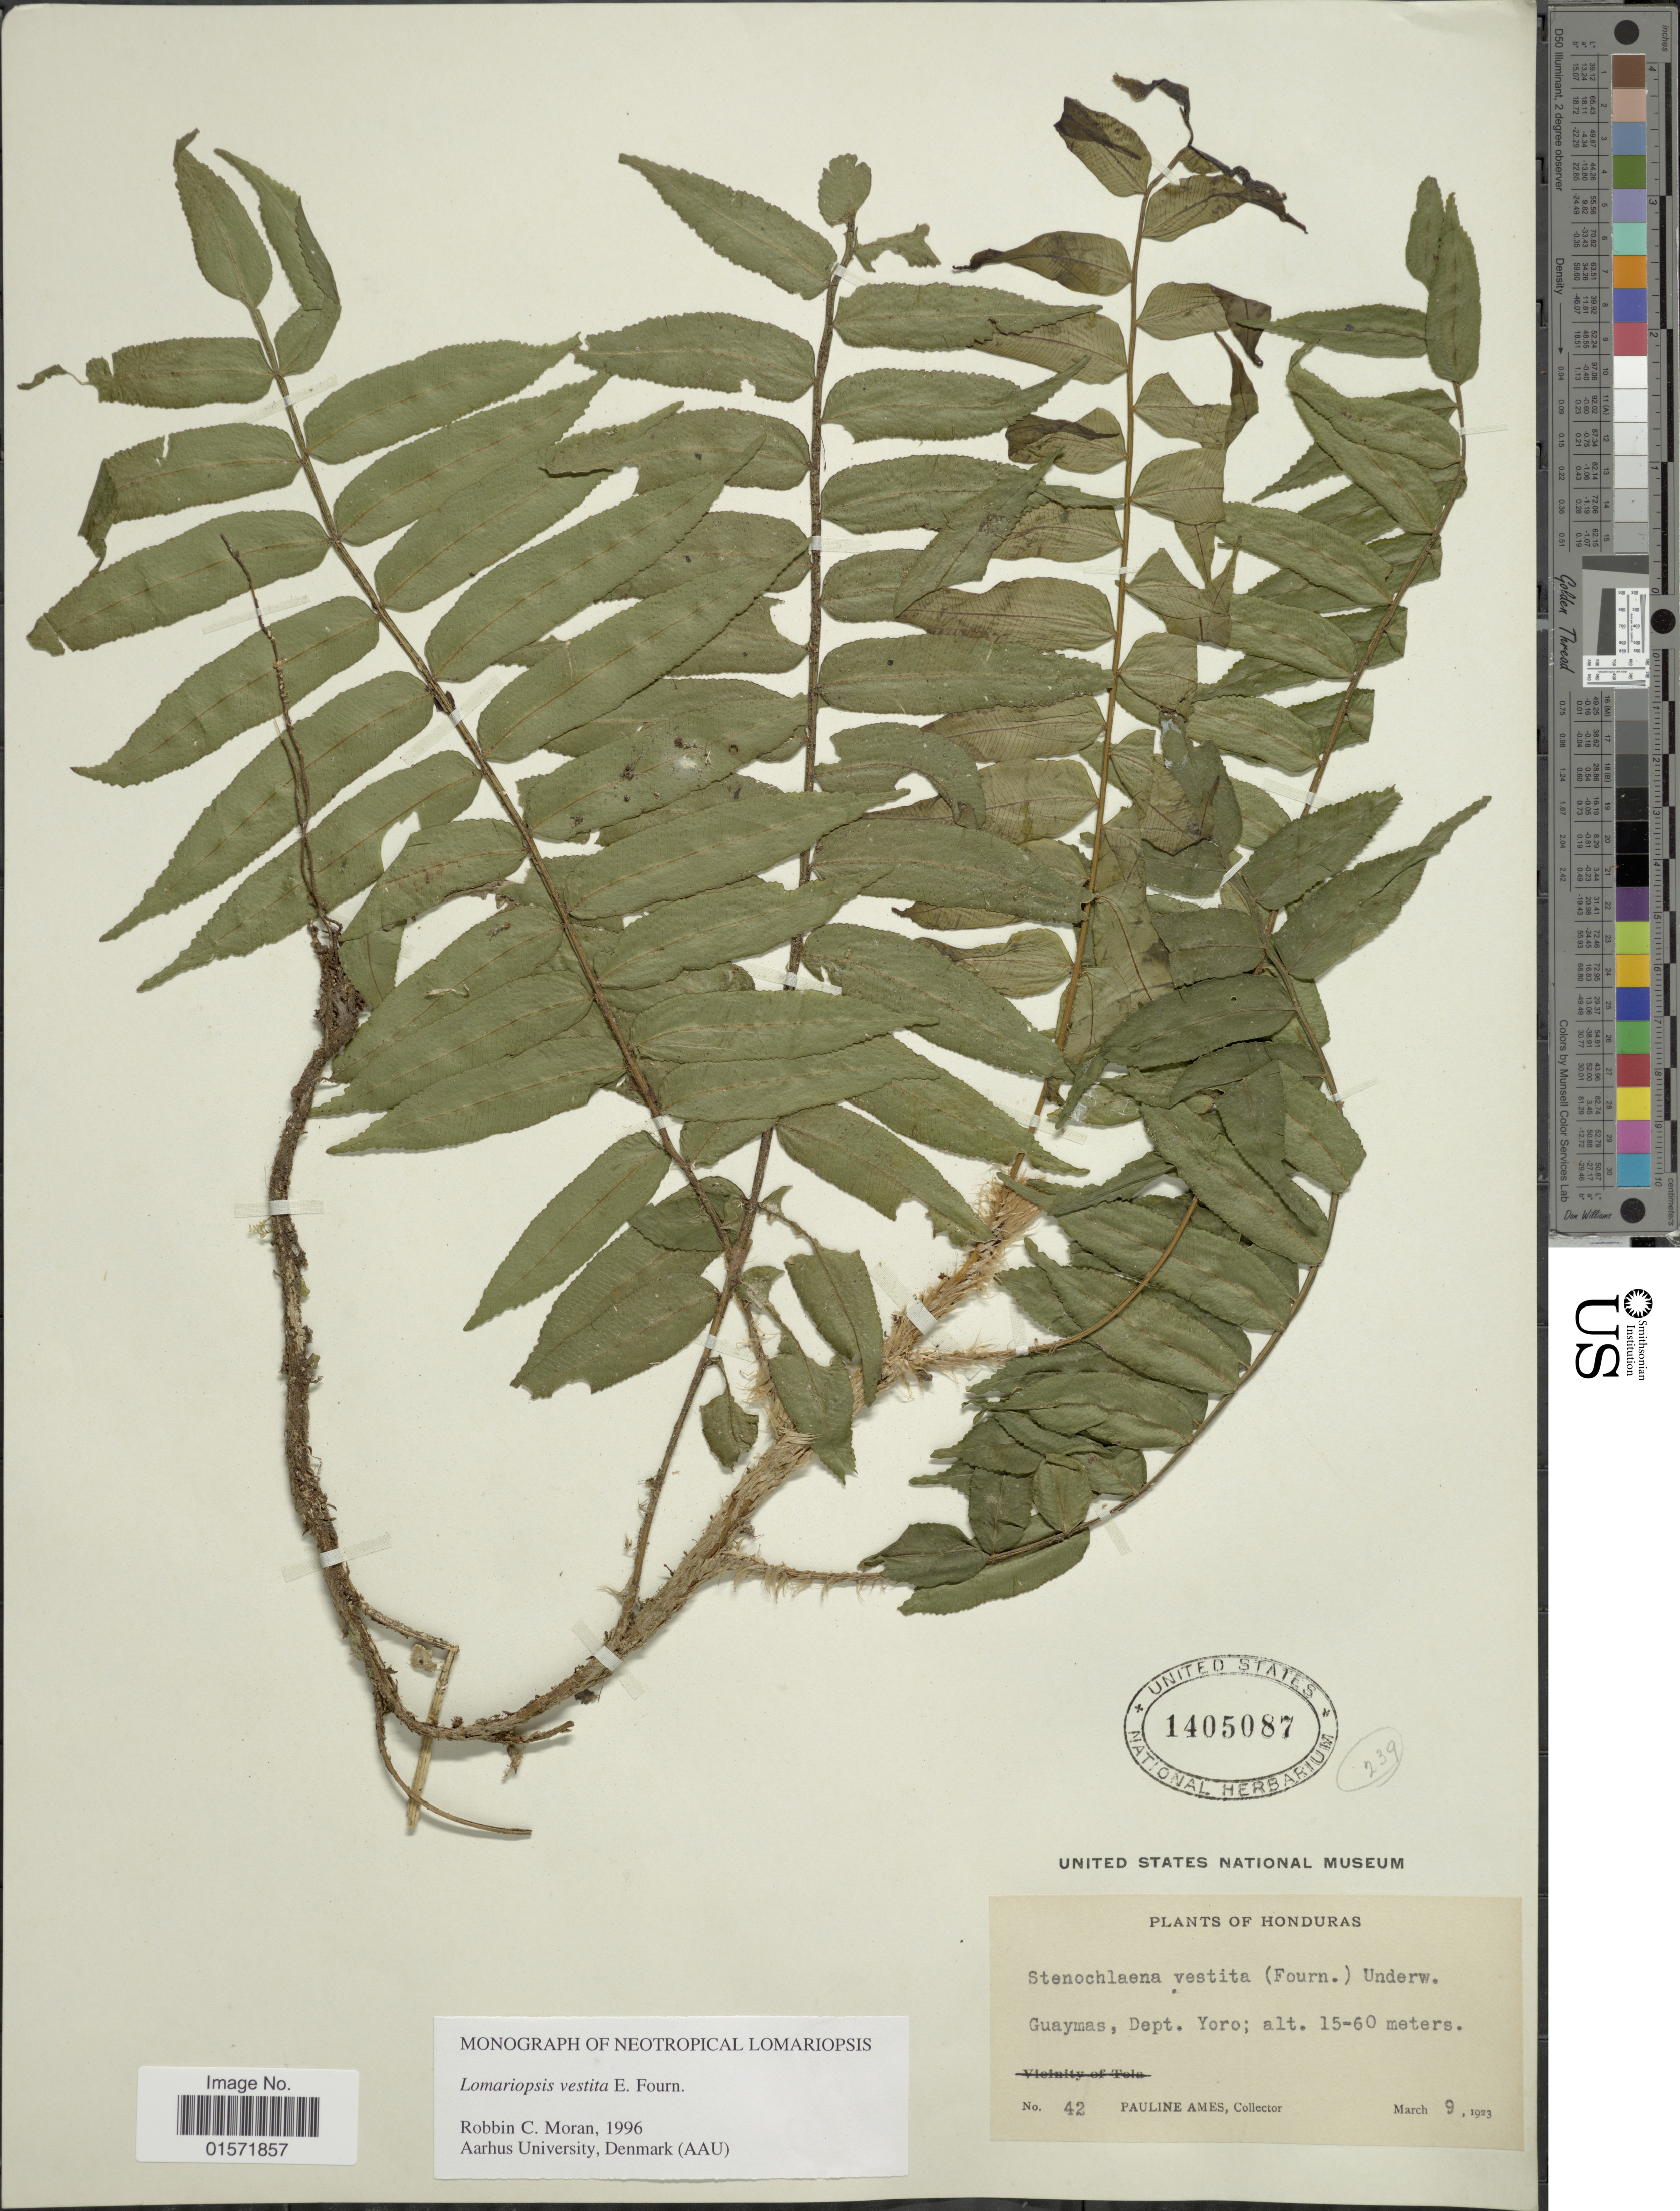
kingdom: Plantae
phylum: Tracheophyta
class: Polypodiopsida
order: Polypodiales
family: Lomariopsidaceae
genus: Lomariopsis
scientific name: Lomariopsis vestita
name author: E. Fourn.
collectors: P. Ames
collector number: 42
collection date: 1923-03-09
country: Honduras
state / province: Yoro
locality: Guaymas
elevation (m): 15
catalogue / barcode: US 1405087